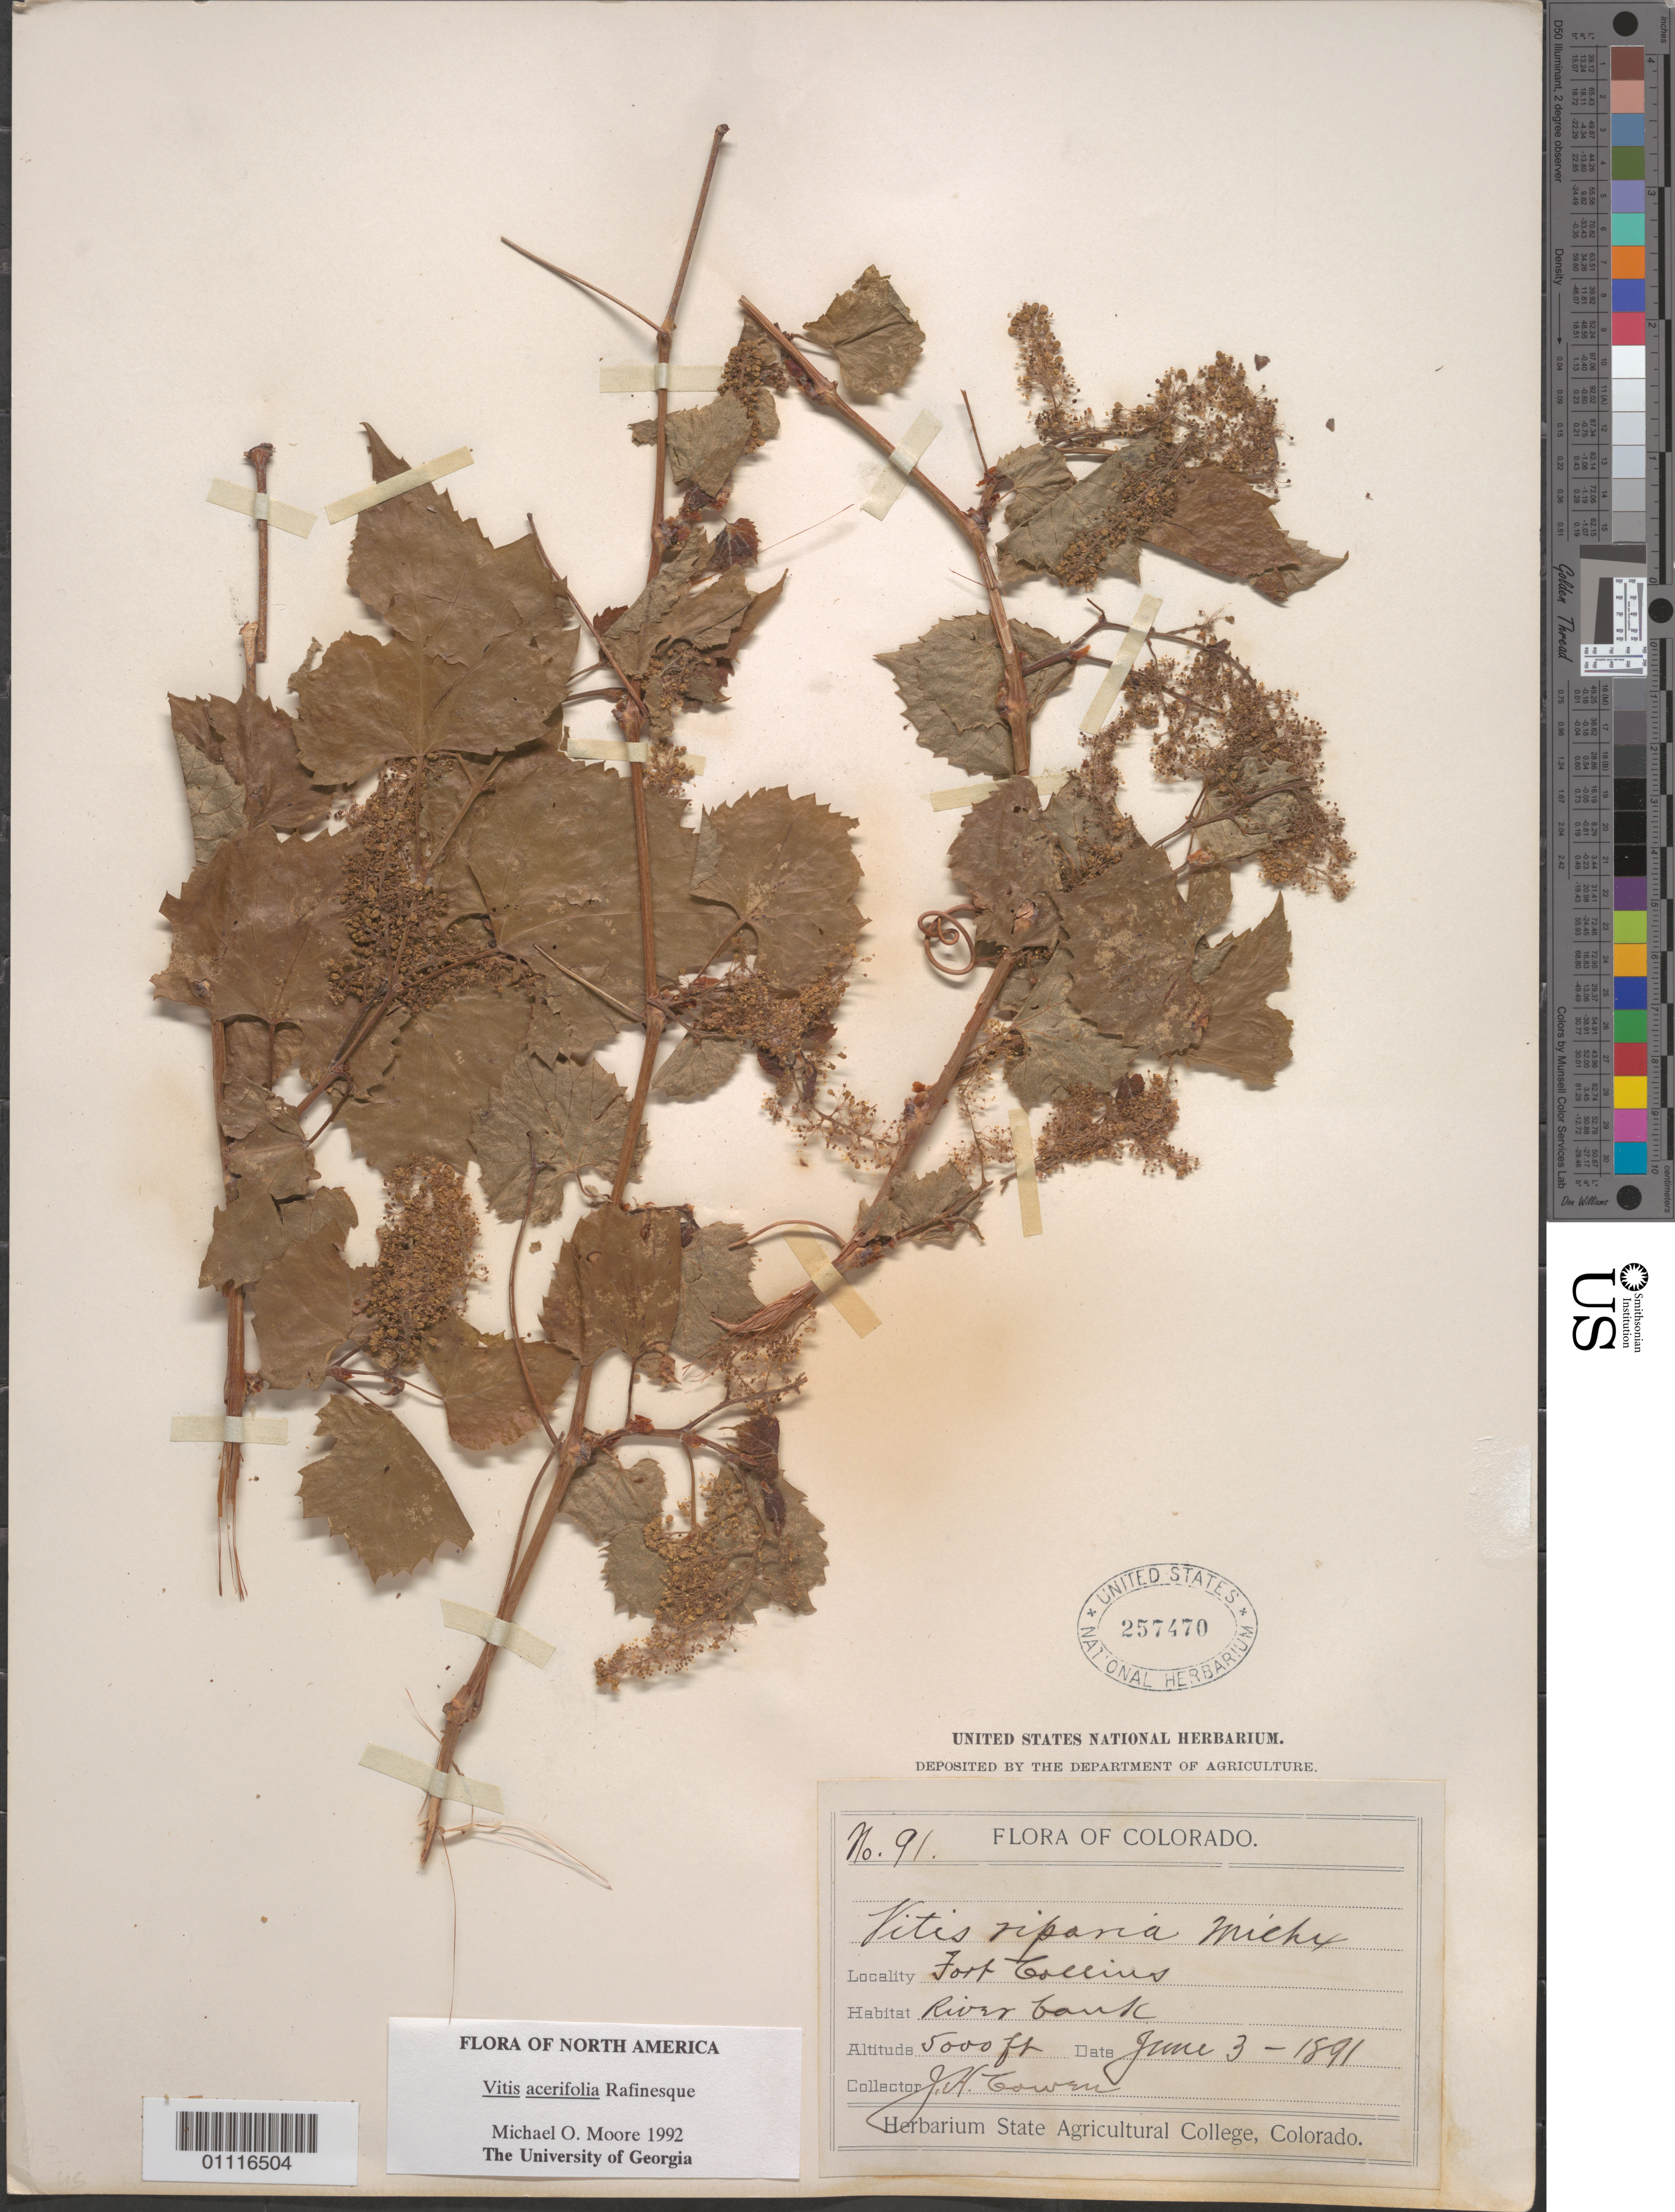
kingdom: Plantae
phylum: Tracheophyta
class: Magnoliopsida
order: Vitales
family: Vitaceae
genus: Vitis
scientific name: Vitis acerifolia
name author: Raf.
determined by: Moore, M. O.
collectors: J. H. Cowen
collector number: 91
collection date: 1891-06-03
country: United States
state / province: Colorado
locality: Fort Collins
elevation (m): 1524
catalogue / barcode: US 257470